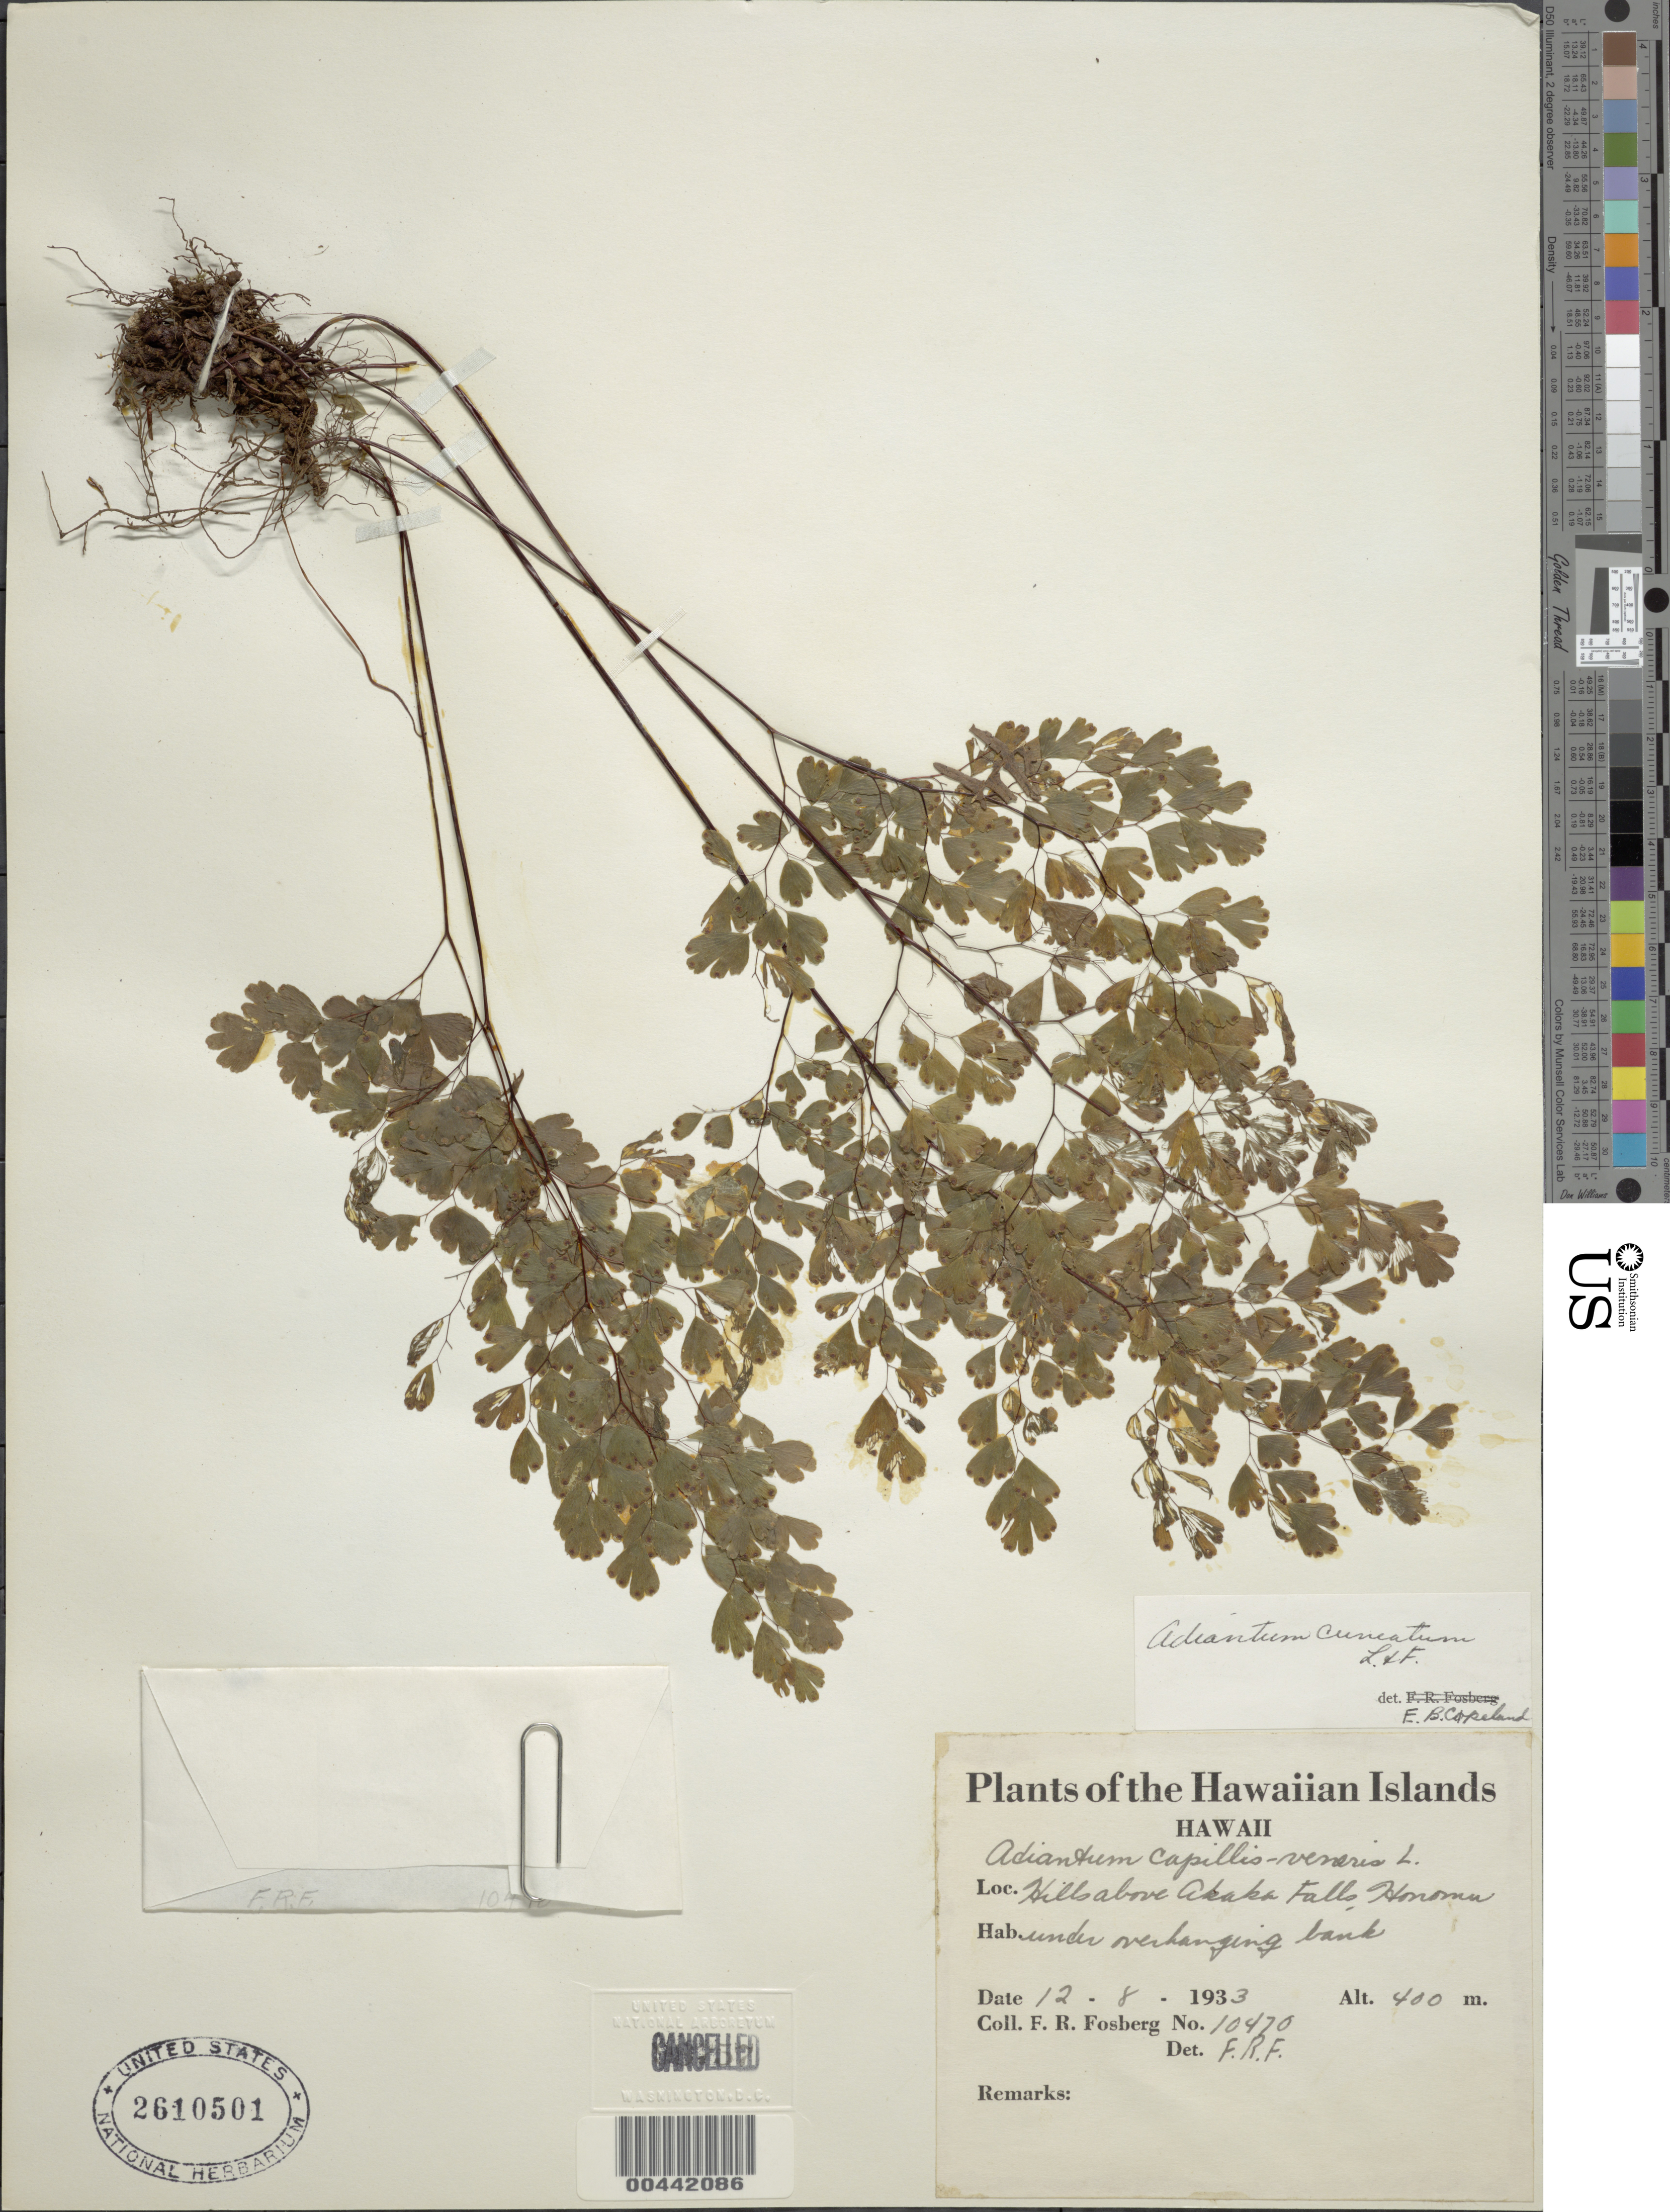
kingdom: Plantae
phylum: Tracheophyta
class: Polypodiopsida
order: Polypodiales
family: Pteridaceae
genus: Adiantum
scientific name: Adiantum raddianum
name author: C. Presl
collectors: F. R. Fosberg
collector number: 10470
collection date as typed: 8 Dec 1933 or 12 Aug 1933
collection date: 1933-08-12 or 1933-12-08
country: United States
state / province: Hawaii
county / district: Hawaii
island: Hawaii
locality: Hills above Akaka Falls, Honomu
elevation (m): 400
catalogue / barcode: US 2610501